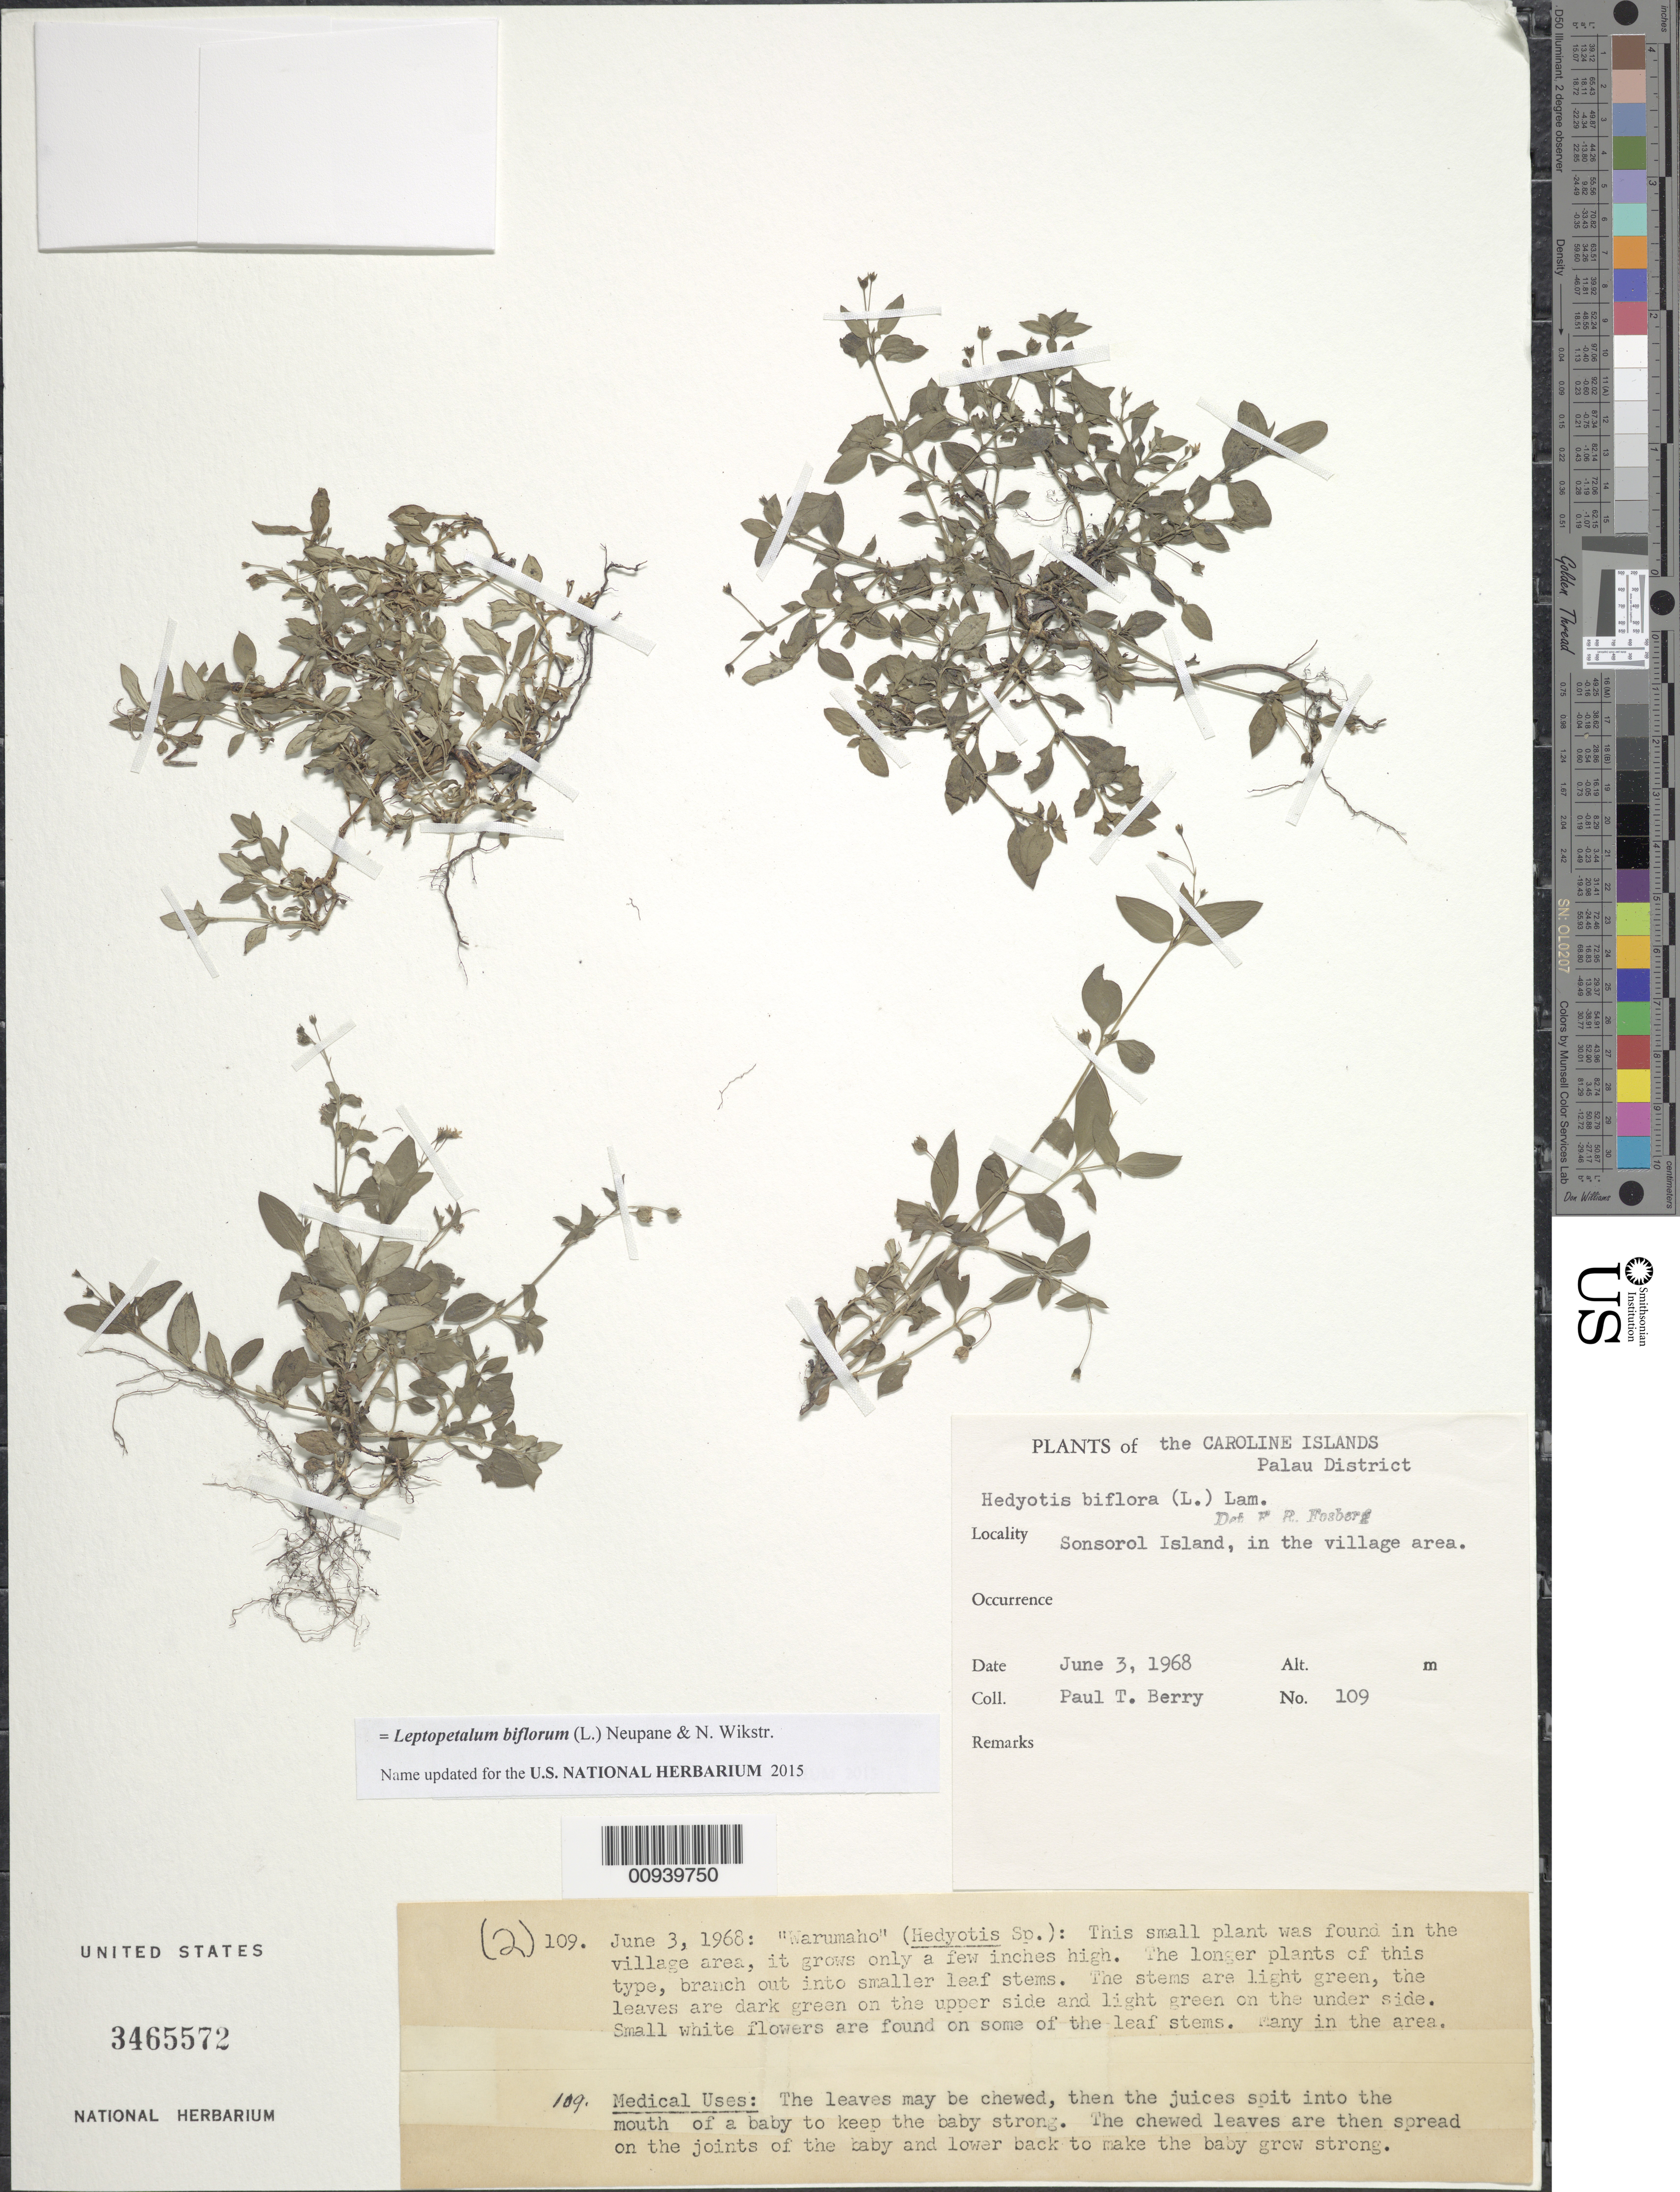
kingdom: Plantae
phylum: Tracheophyta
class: Magnoliopsida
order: Gentianales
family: Rubiaceae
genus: Leptopetalum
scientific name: Leptopetalum biflorum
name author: (L.) Neupane & N. Wikstr.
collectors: P. T. Berry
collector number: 109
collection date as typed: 03 Jun 1968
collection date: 1968-06-03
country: Palau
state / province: Sonsorol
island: Sonsorol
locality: Sonsorol Island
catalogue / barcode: US 3465572